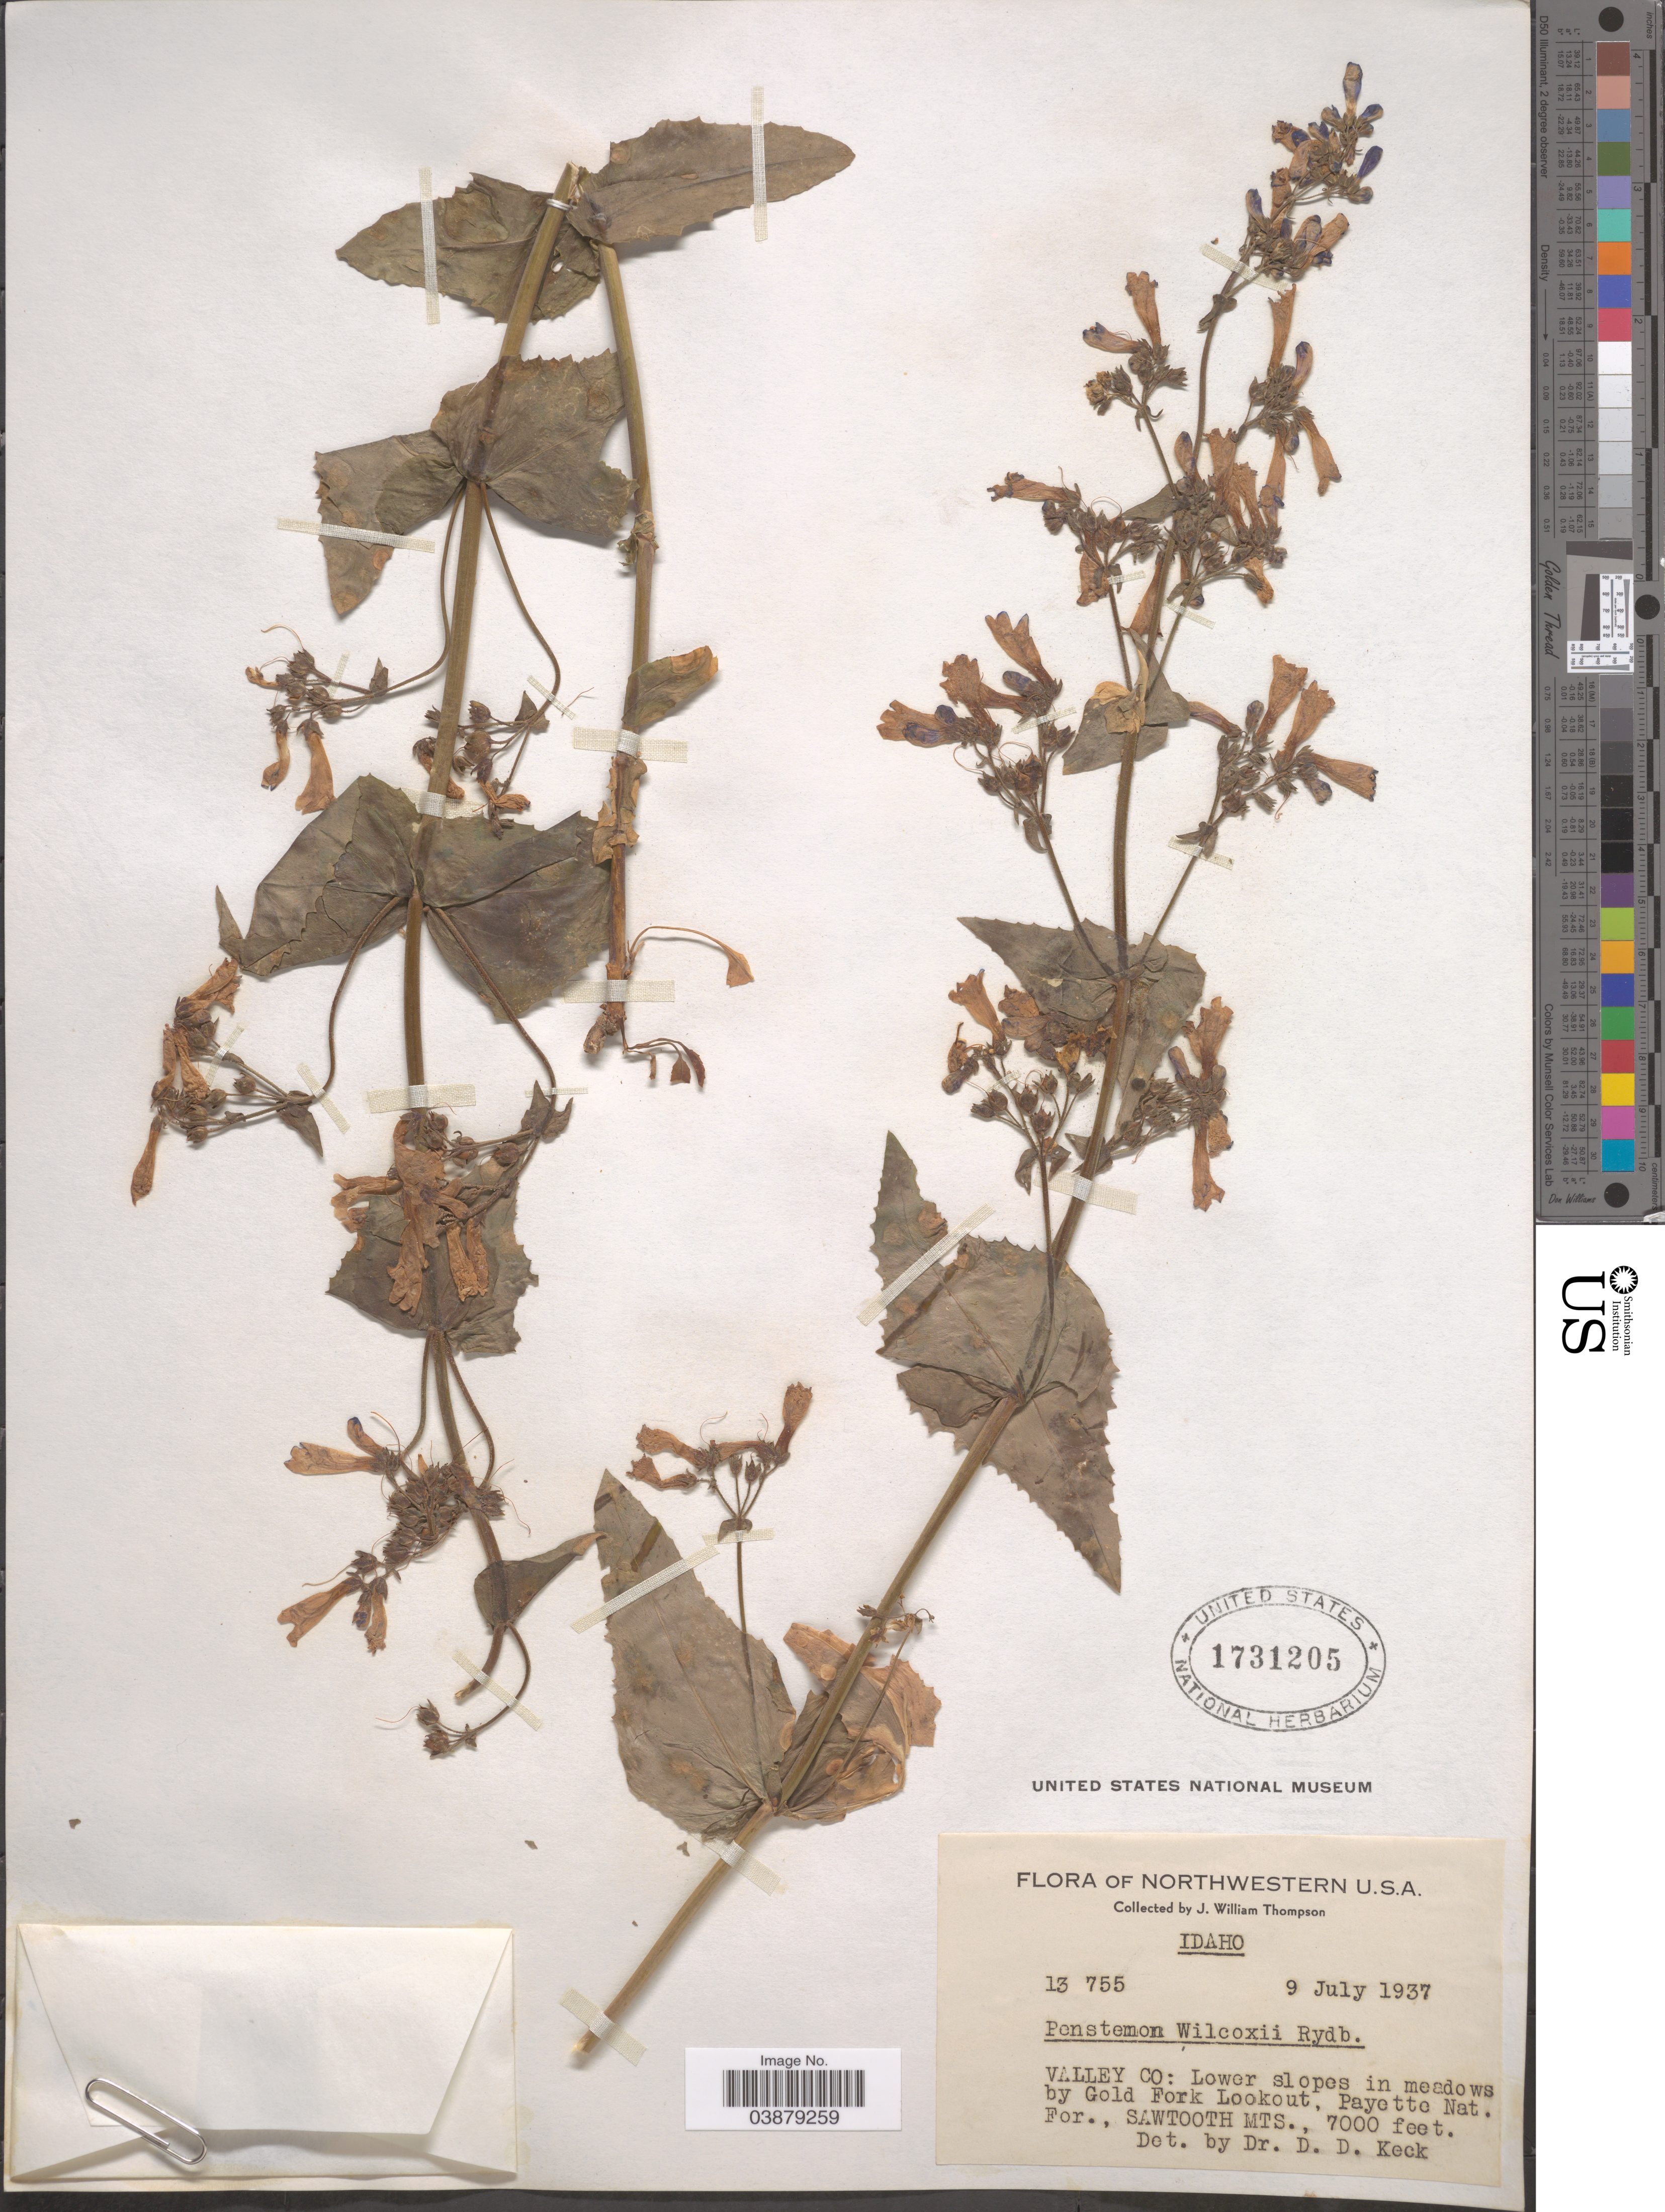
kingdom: Plantae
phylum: Tracheophyta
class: Magnoliopsida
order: Lamiales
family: Plantaginaceae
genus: Penstemon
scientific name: Penstemon wilcoxii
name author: Rydb.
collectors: J. W. Thompson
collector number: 13755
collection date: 1937-07-09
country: United States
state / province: Idaho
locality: Northwestern U.S.A. Valley Co: Lower slopes in meadows by Gold Fork Lookout, Payette Nat. For., Sawtooth Mts.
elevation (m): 2134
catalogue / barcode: US 1731205